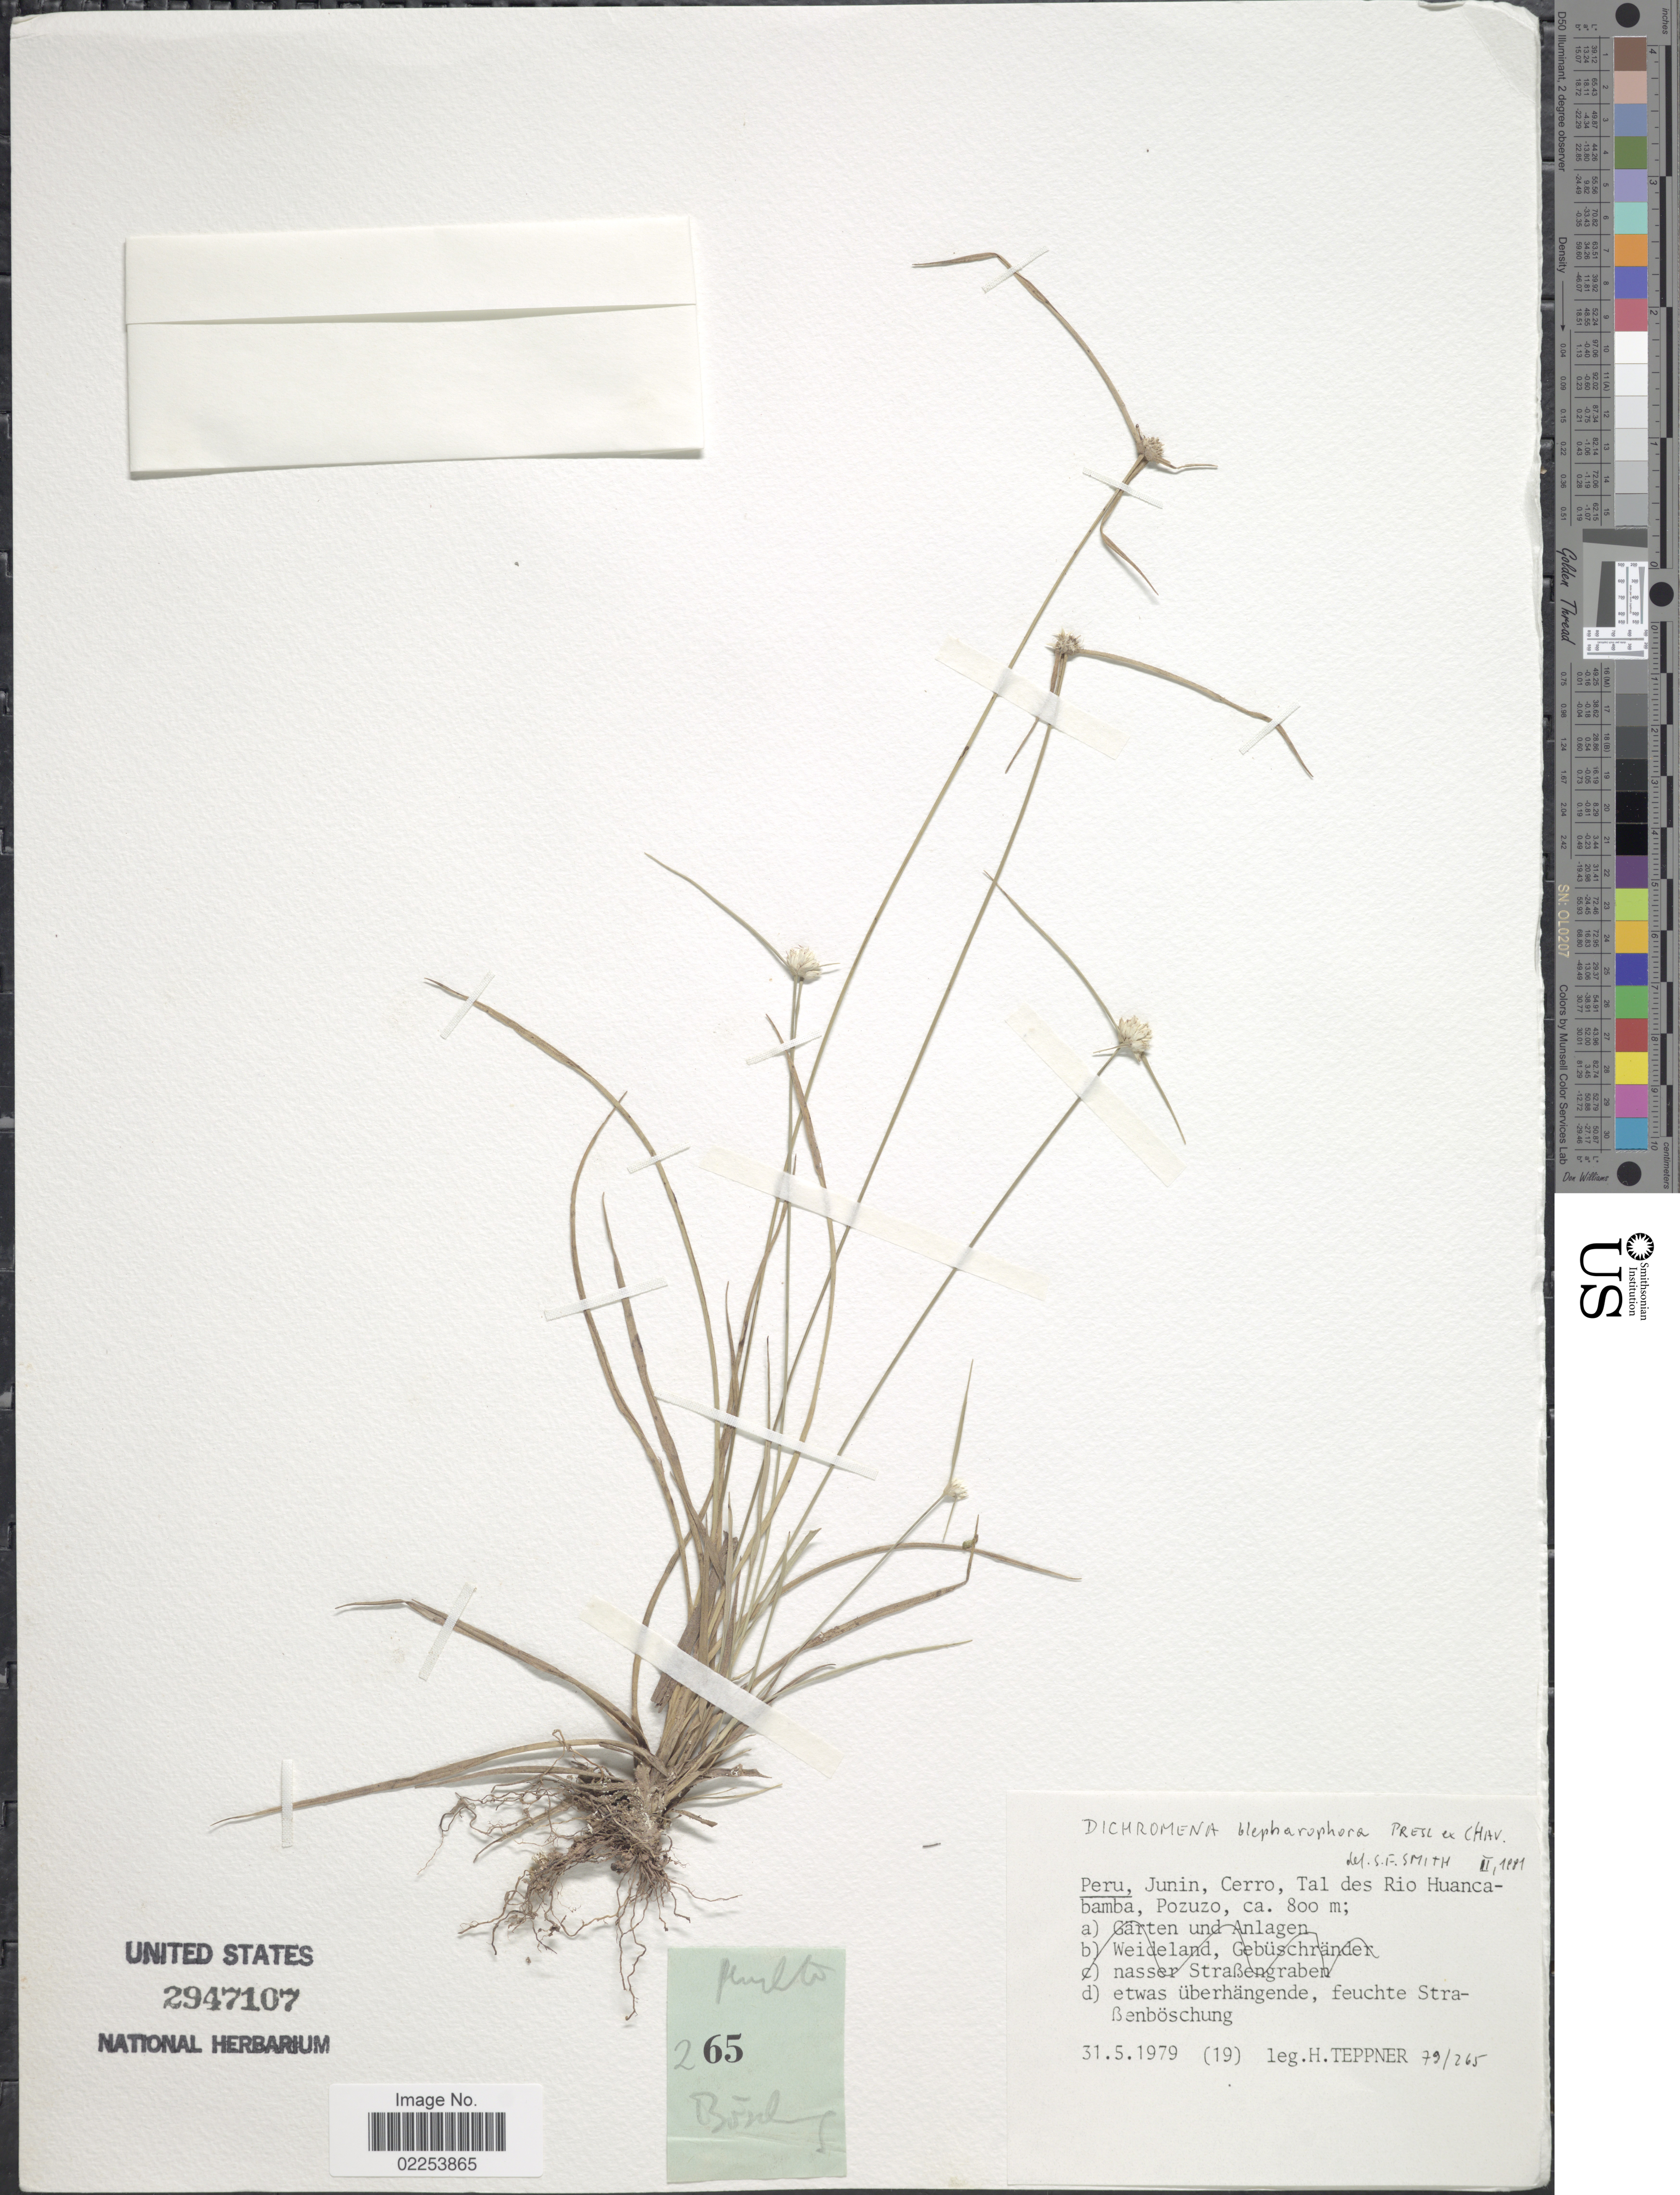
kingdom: Plantae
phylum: Tracheophyta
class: Liliopsida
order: Poales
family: Cyperaceae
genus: Rhynchospora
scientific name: Rhynchospora blepharophora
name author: (J. Presl & C. Presl) H. Pfeiff.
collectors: H. Teppner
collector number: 79/265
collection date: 1979-05-31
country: Peru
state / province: Junín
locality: Cerro, Tal des Rio Huancabamba, Pozuzo. Etwas uberhangende, feuchte Strabenboschung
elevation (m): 800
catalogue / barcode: US 2947107